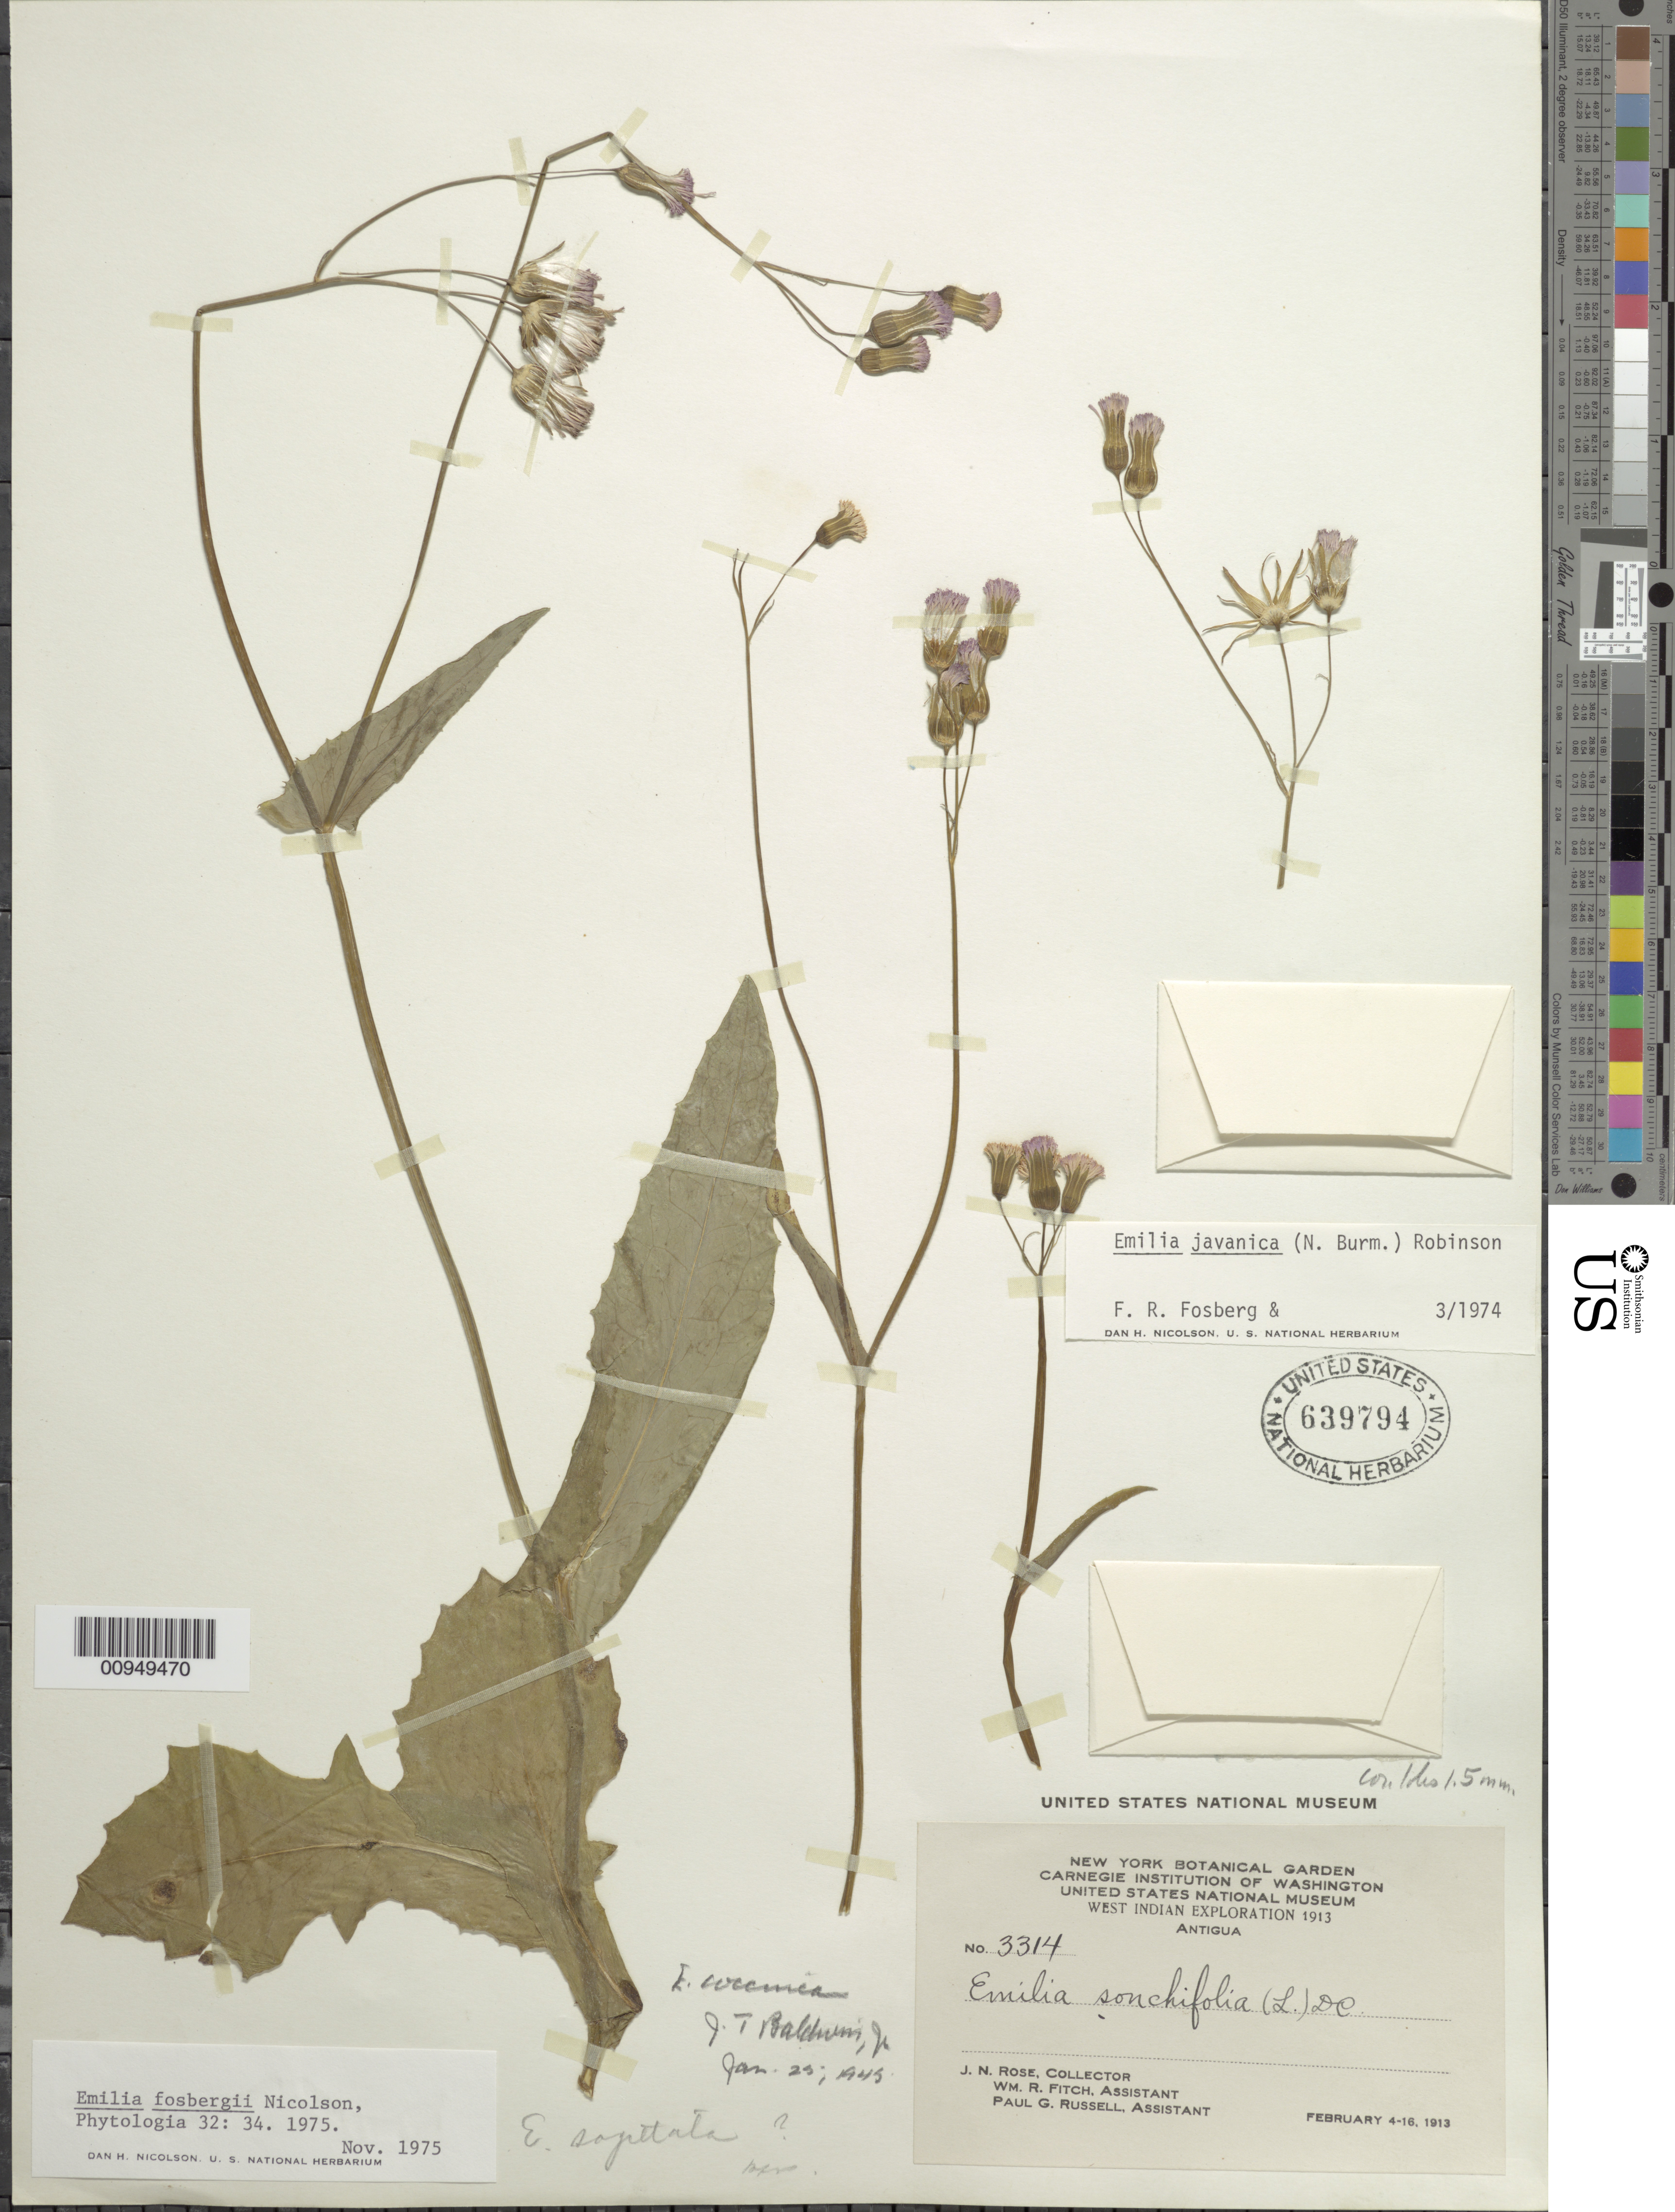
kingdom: Plantae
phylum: Tracheophyta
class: Magnoliopsida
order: Asterales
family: Asteraceae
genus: Emilia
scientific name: Emilia fosbergii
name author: Nicolson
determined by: Nicolson, Dan H.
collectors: J. N. Rose, W. R. Fitch & P. G. Russell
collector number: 3314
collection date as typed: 04 Feb 1913 to 16 Feb 1913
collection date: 1913-02-04/1913-02-16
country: Antigua and Barbuda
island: Leeward Is.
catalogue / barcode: US 639794